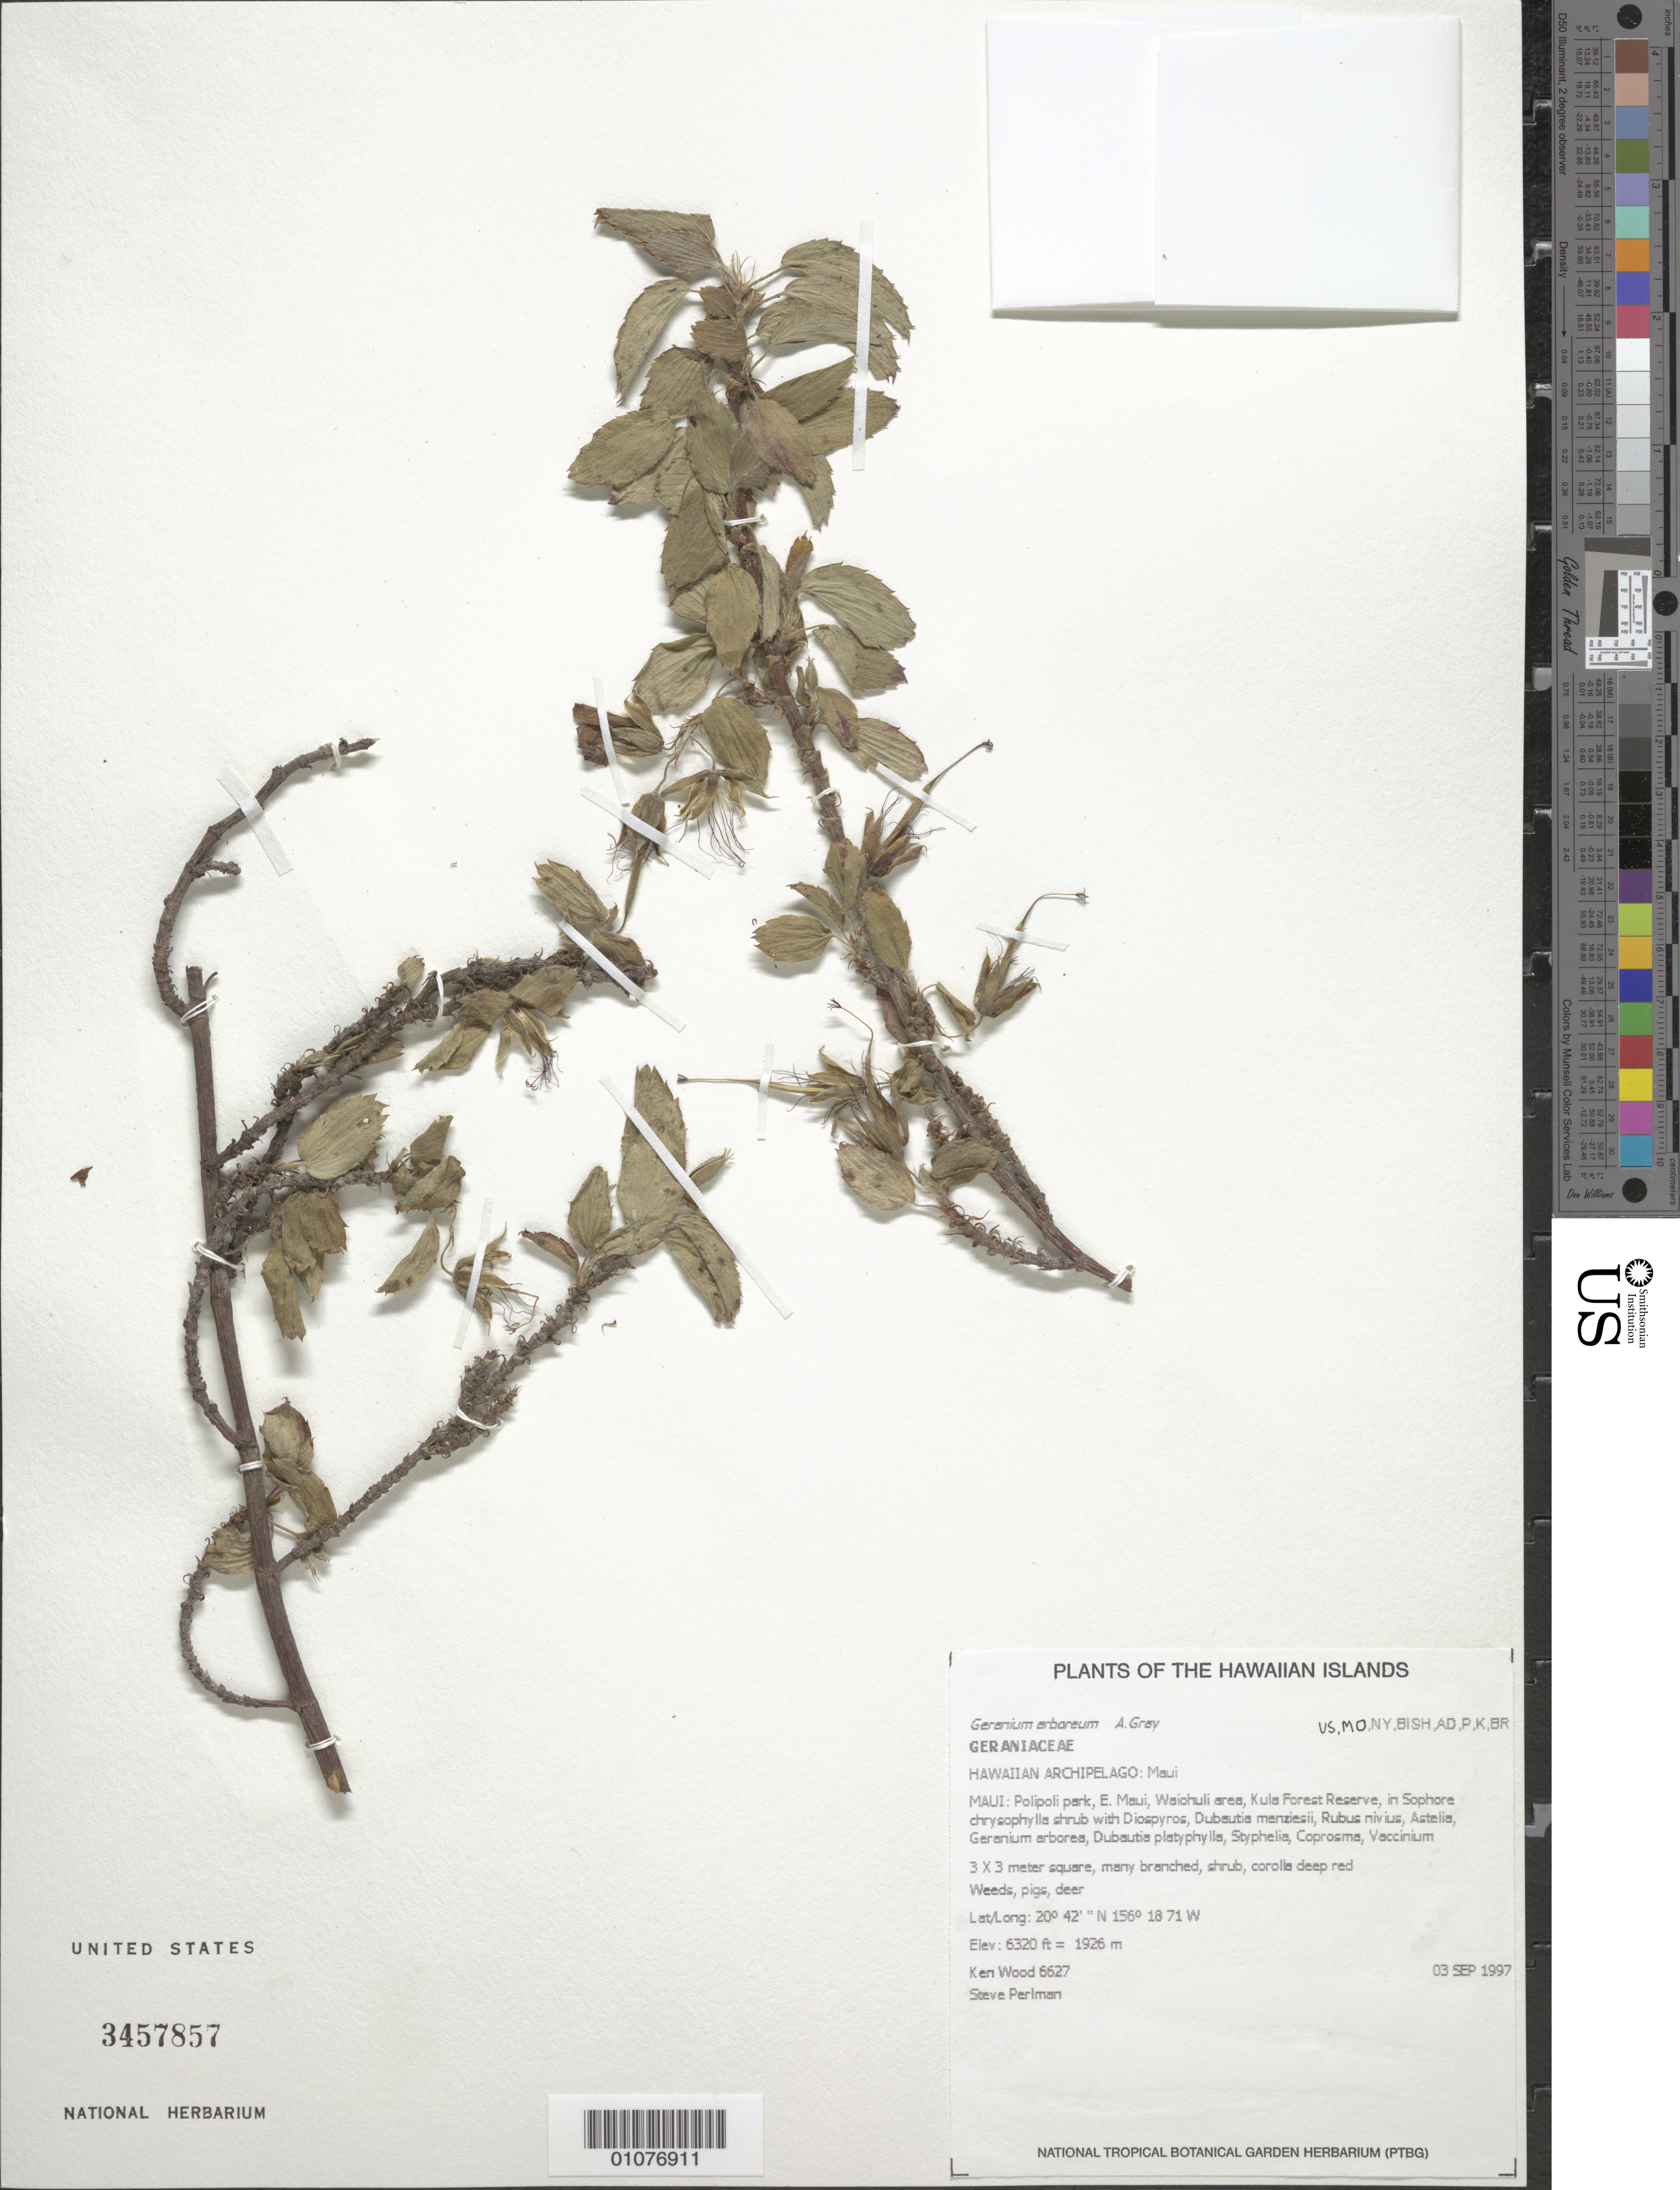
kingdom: Plantae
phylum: Tracheophyta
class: Magnoliopsida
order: Geraniales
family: Geraniaceae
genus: Geranium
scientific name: Geranium arboreum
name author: A. Gray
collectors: K. R. Wood & S. P. Perlman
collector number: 6627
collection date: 1997-09-03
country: United States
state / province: Hawaii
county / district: Maui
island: Maui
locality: Polipoli park, E Maui, Waiohuli area, Kula Forest Reserve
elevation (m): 1926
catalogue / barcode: US 3457857